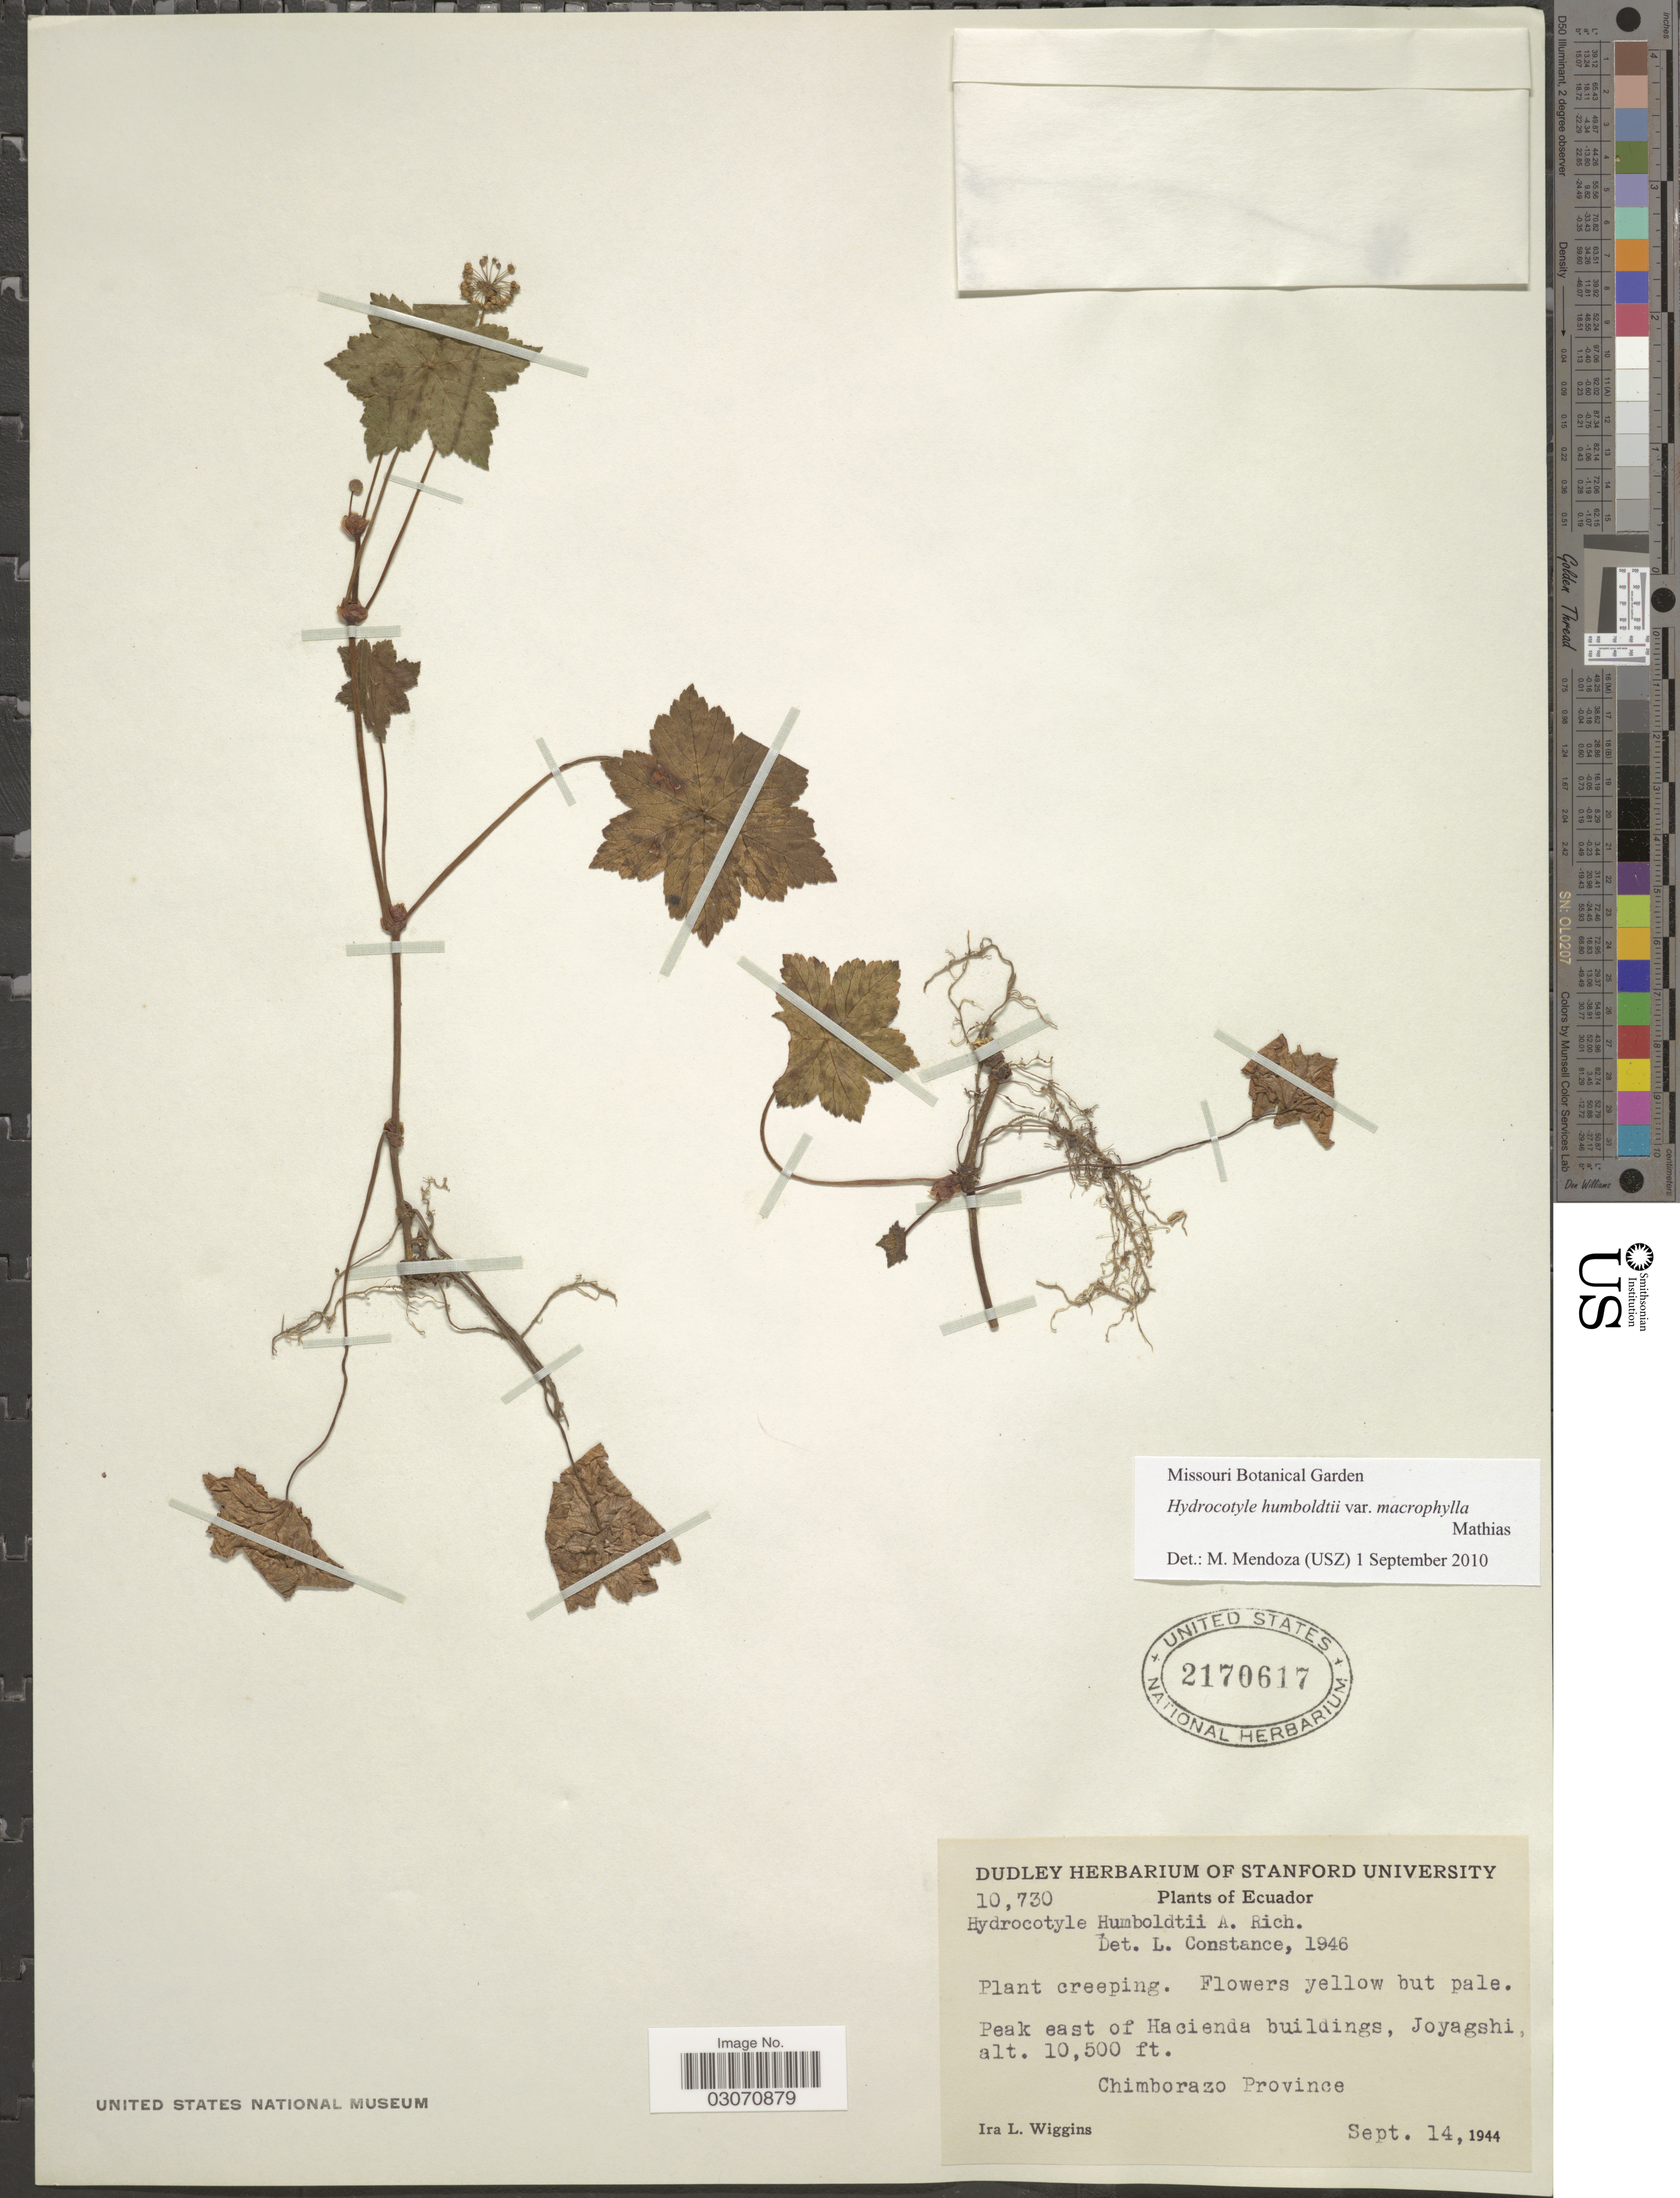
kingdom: Plantae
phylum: Tracheophyta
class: Magnoliopsida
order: Apiales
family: Araliaceae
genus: Hydrocotyle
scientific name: Hydrocotyle humboldtii var. macrophylla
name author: Mathias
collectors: I. L. Wiggins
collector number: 10730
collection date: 1944-09-14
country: Ecuador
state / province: Chimborazo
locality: Peak east of Hacienda buildings, Joyagshi.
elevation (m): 3200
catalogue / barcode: US 2170617